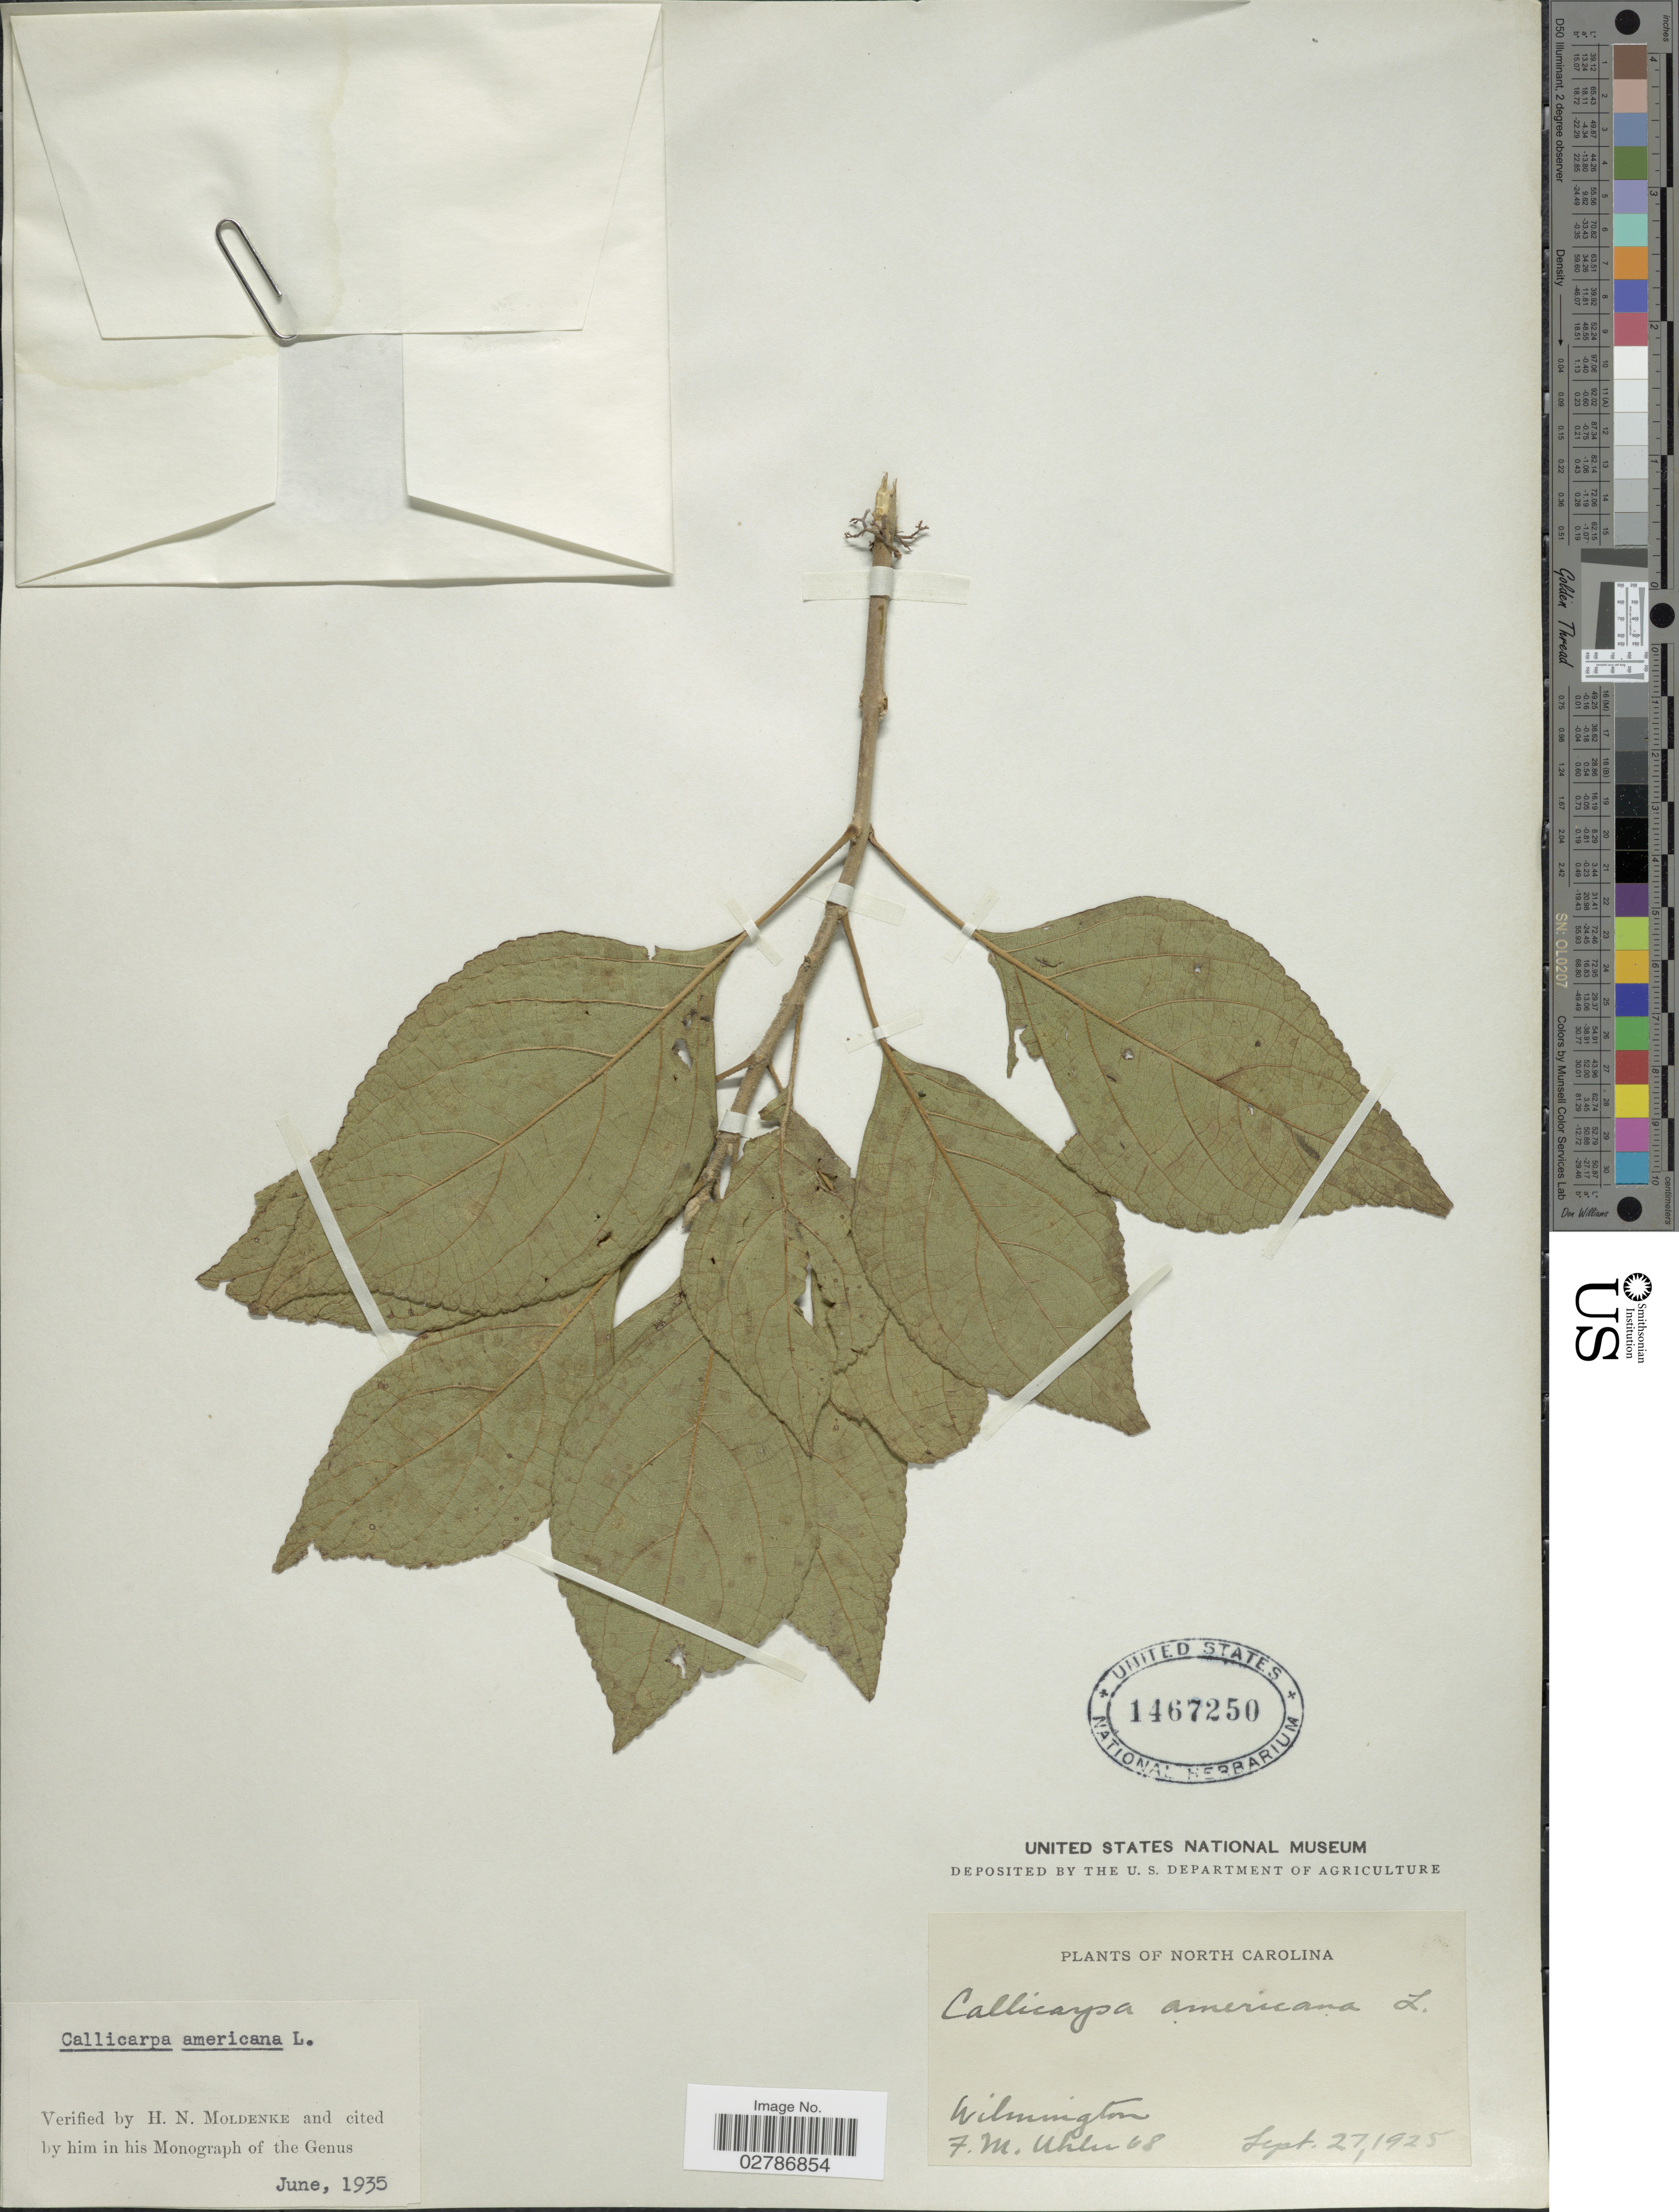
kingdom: Plantae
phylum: Tracheophyta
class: Magnoliopsida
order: Lamiales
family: Lamiaceae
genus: Callicarpa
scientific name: Callicarpa americana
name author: L.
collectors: F. M. Uhler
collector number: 68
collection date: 1925-09-27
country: United States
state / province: North Carolina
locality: Wilmington.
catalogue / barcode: US 1467250